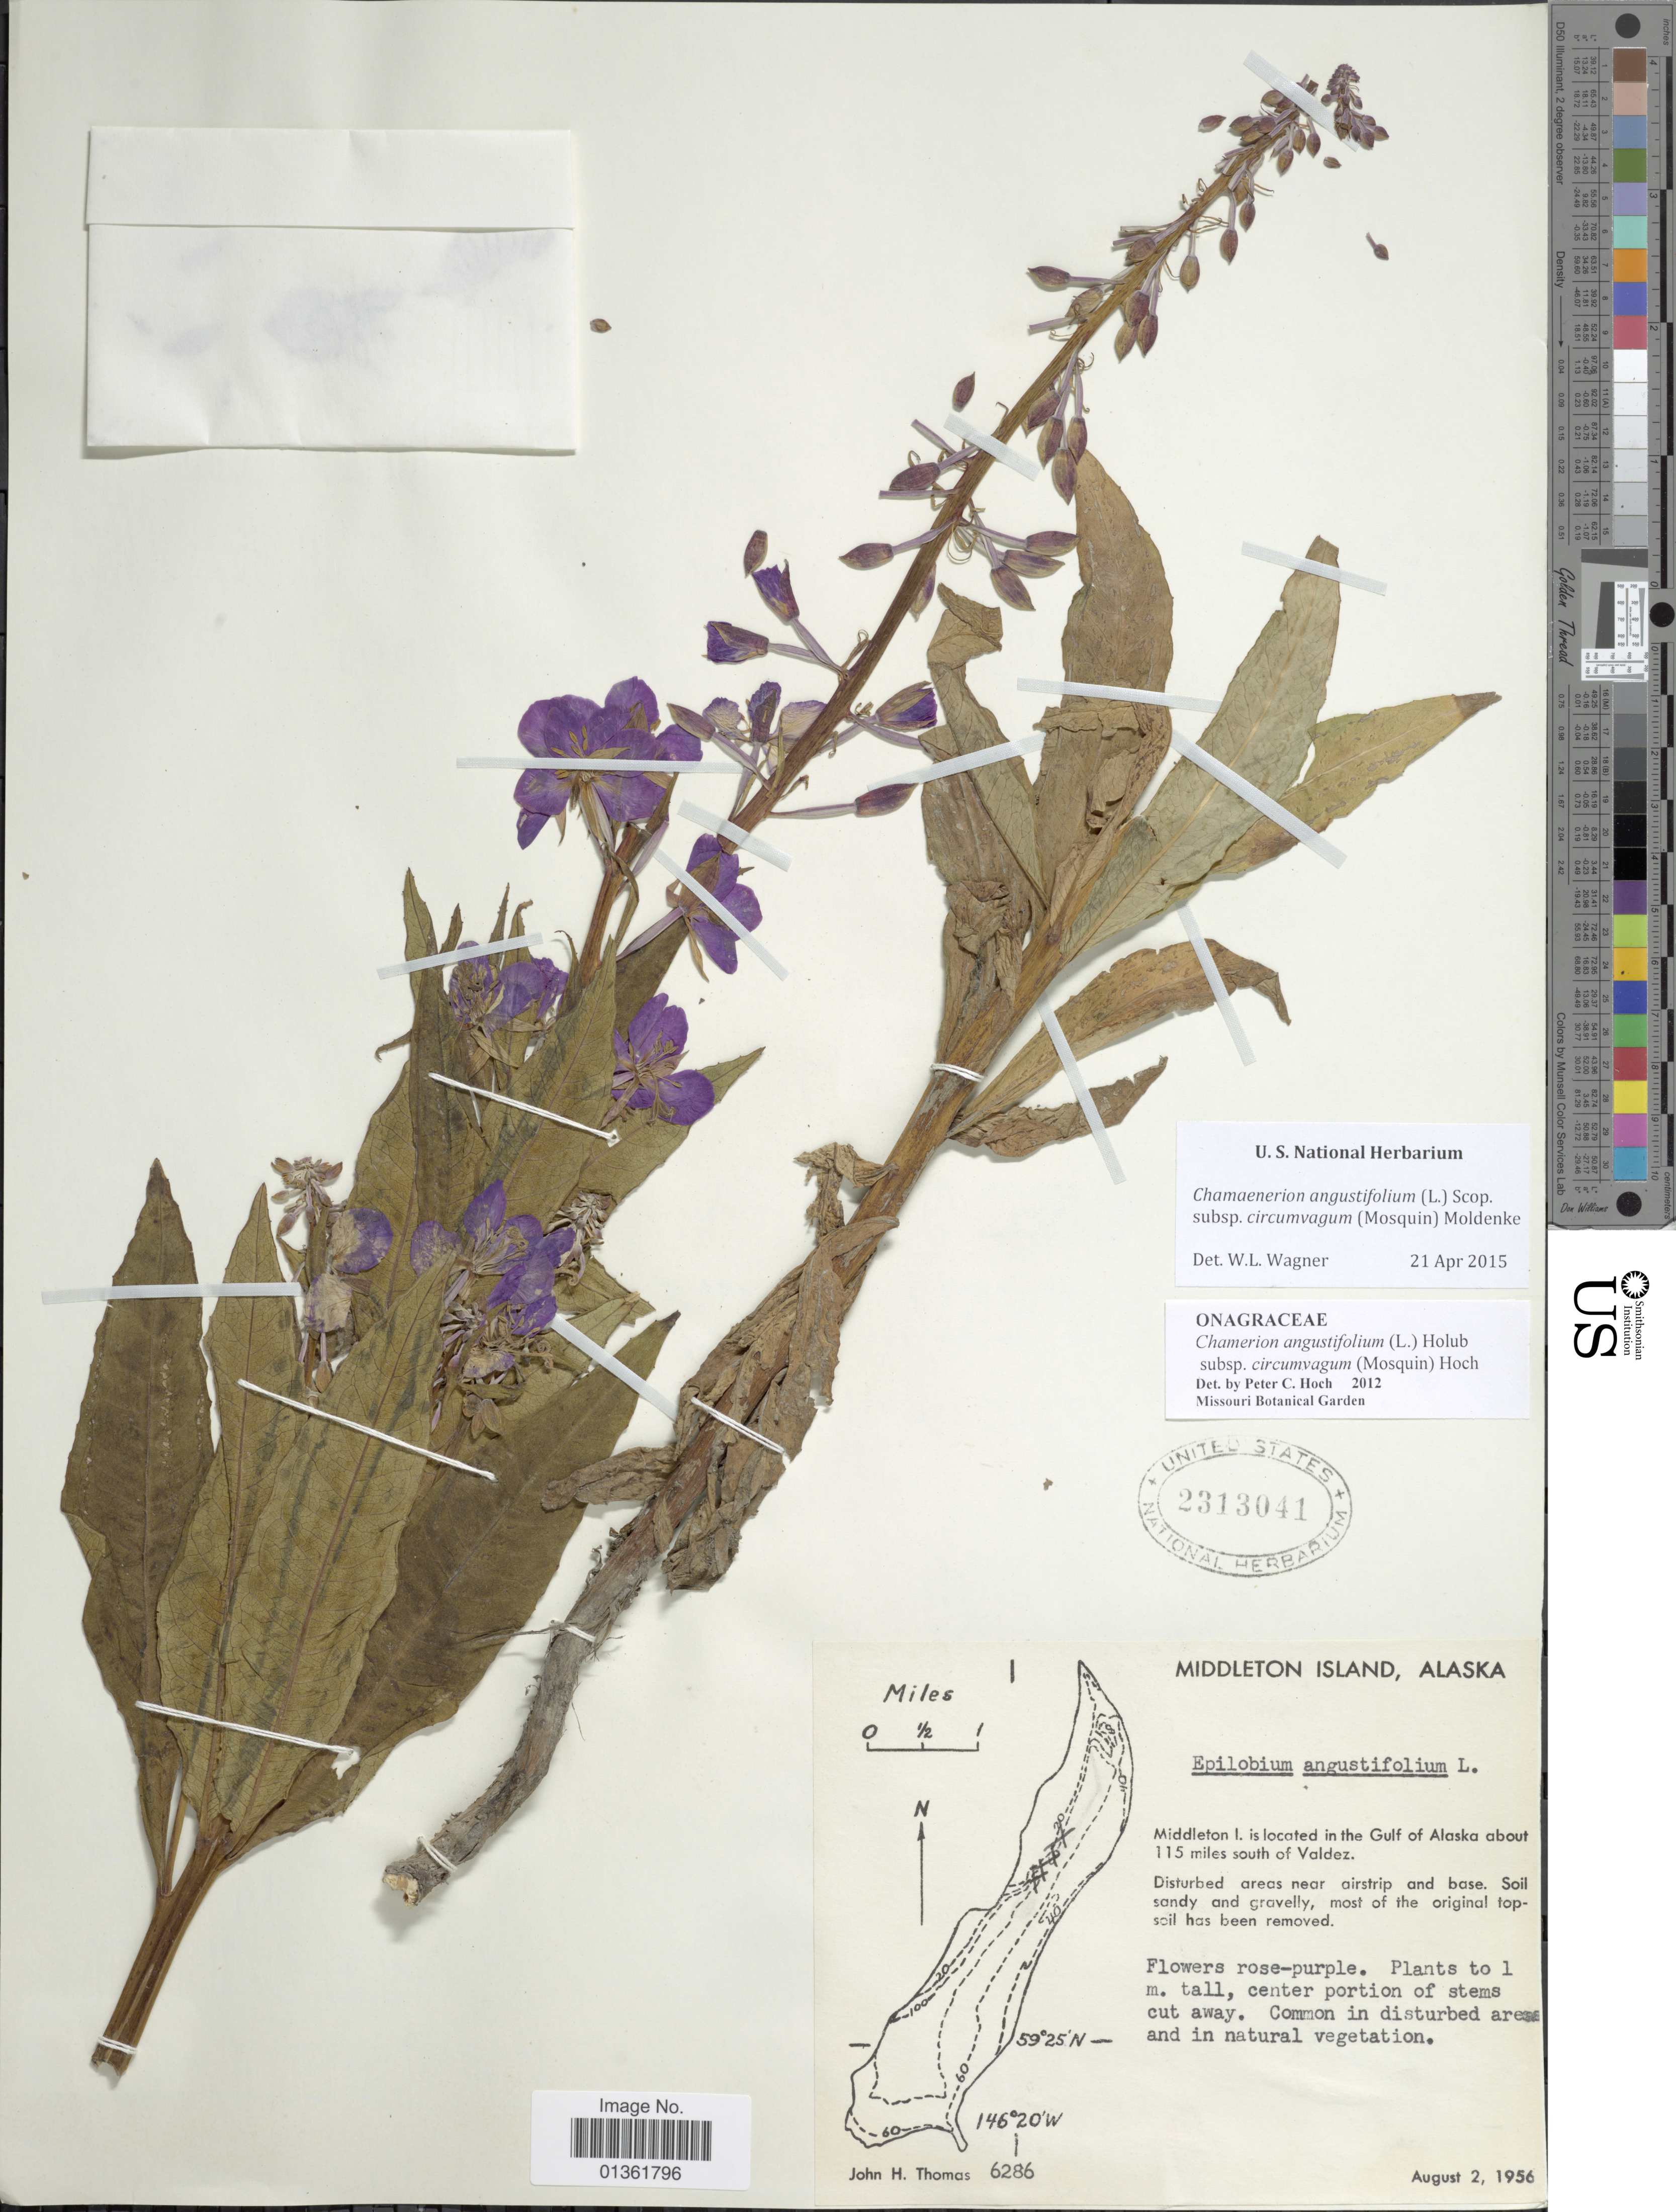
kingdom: Plantae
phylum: Tracheophyta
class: Magnoliopsida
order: Myrtales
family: Onagraceae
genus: Chamaenerion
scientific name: Chamaenerion angustifolium subsp. circumvagum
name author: (Mosquin) Moldenke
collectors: J. H. Thomas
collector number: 6286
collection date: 1956-08-02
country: United States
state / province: Alaska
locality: Middleton Island. Is located in the Gulf of Alaska about 115 miles south of Valdez.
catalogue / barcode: US 2313041